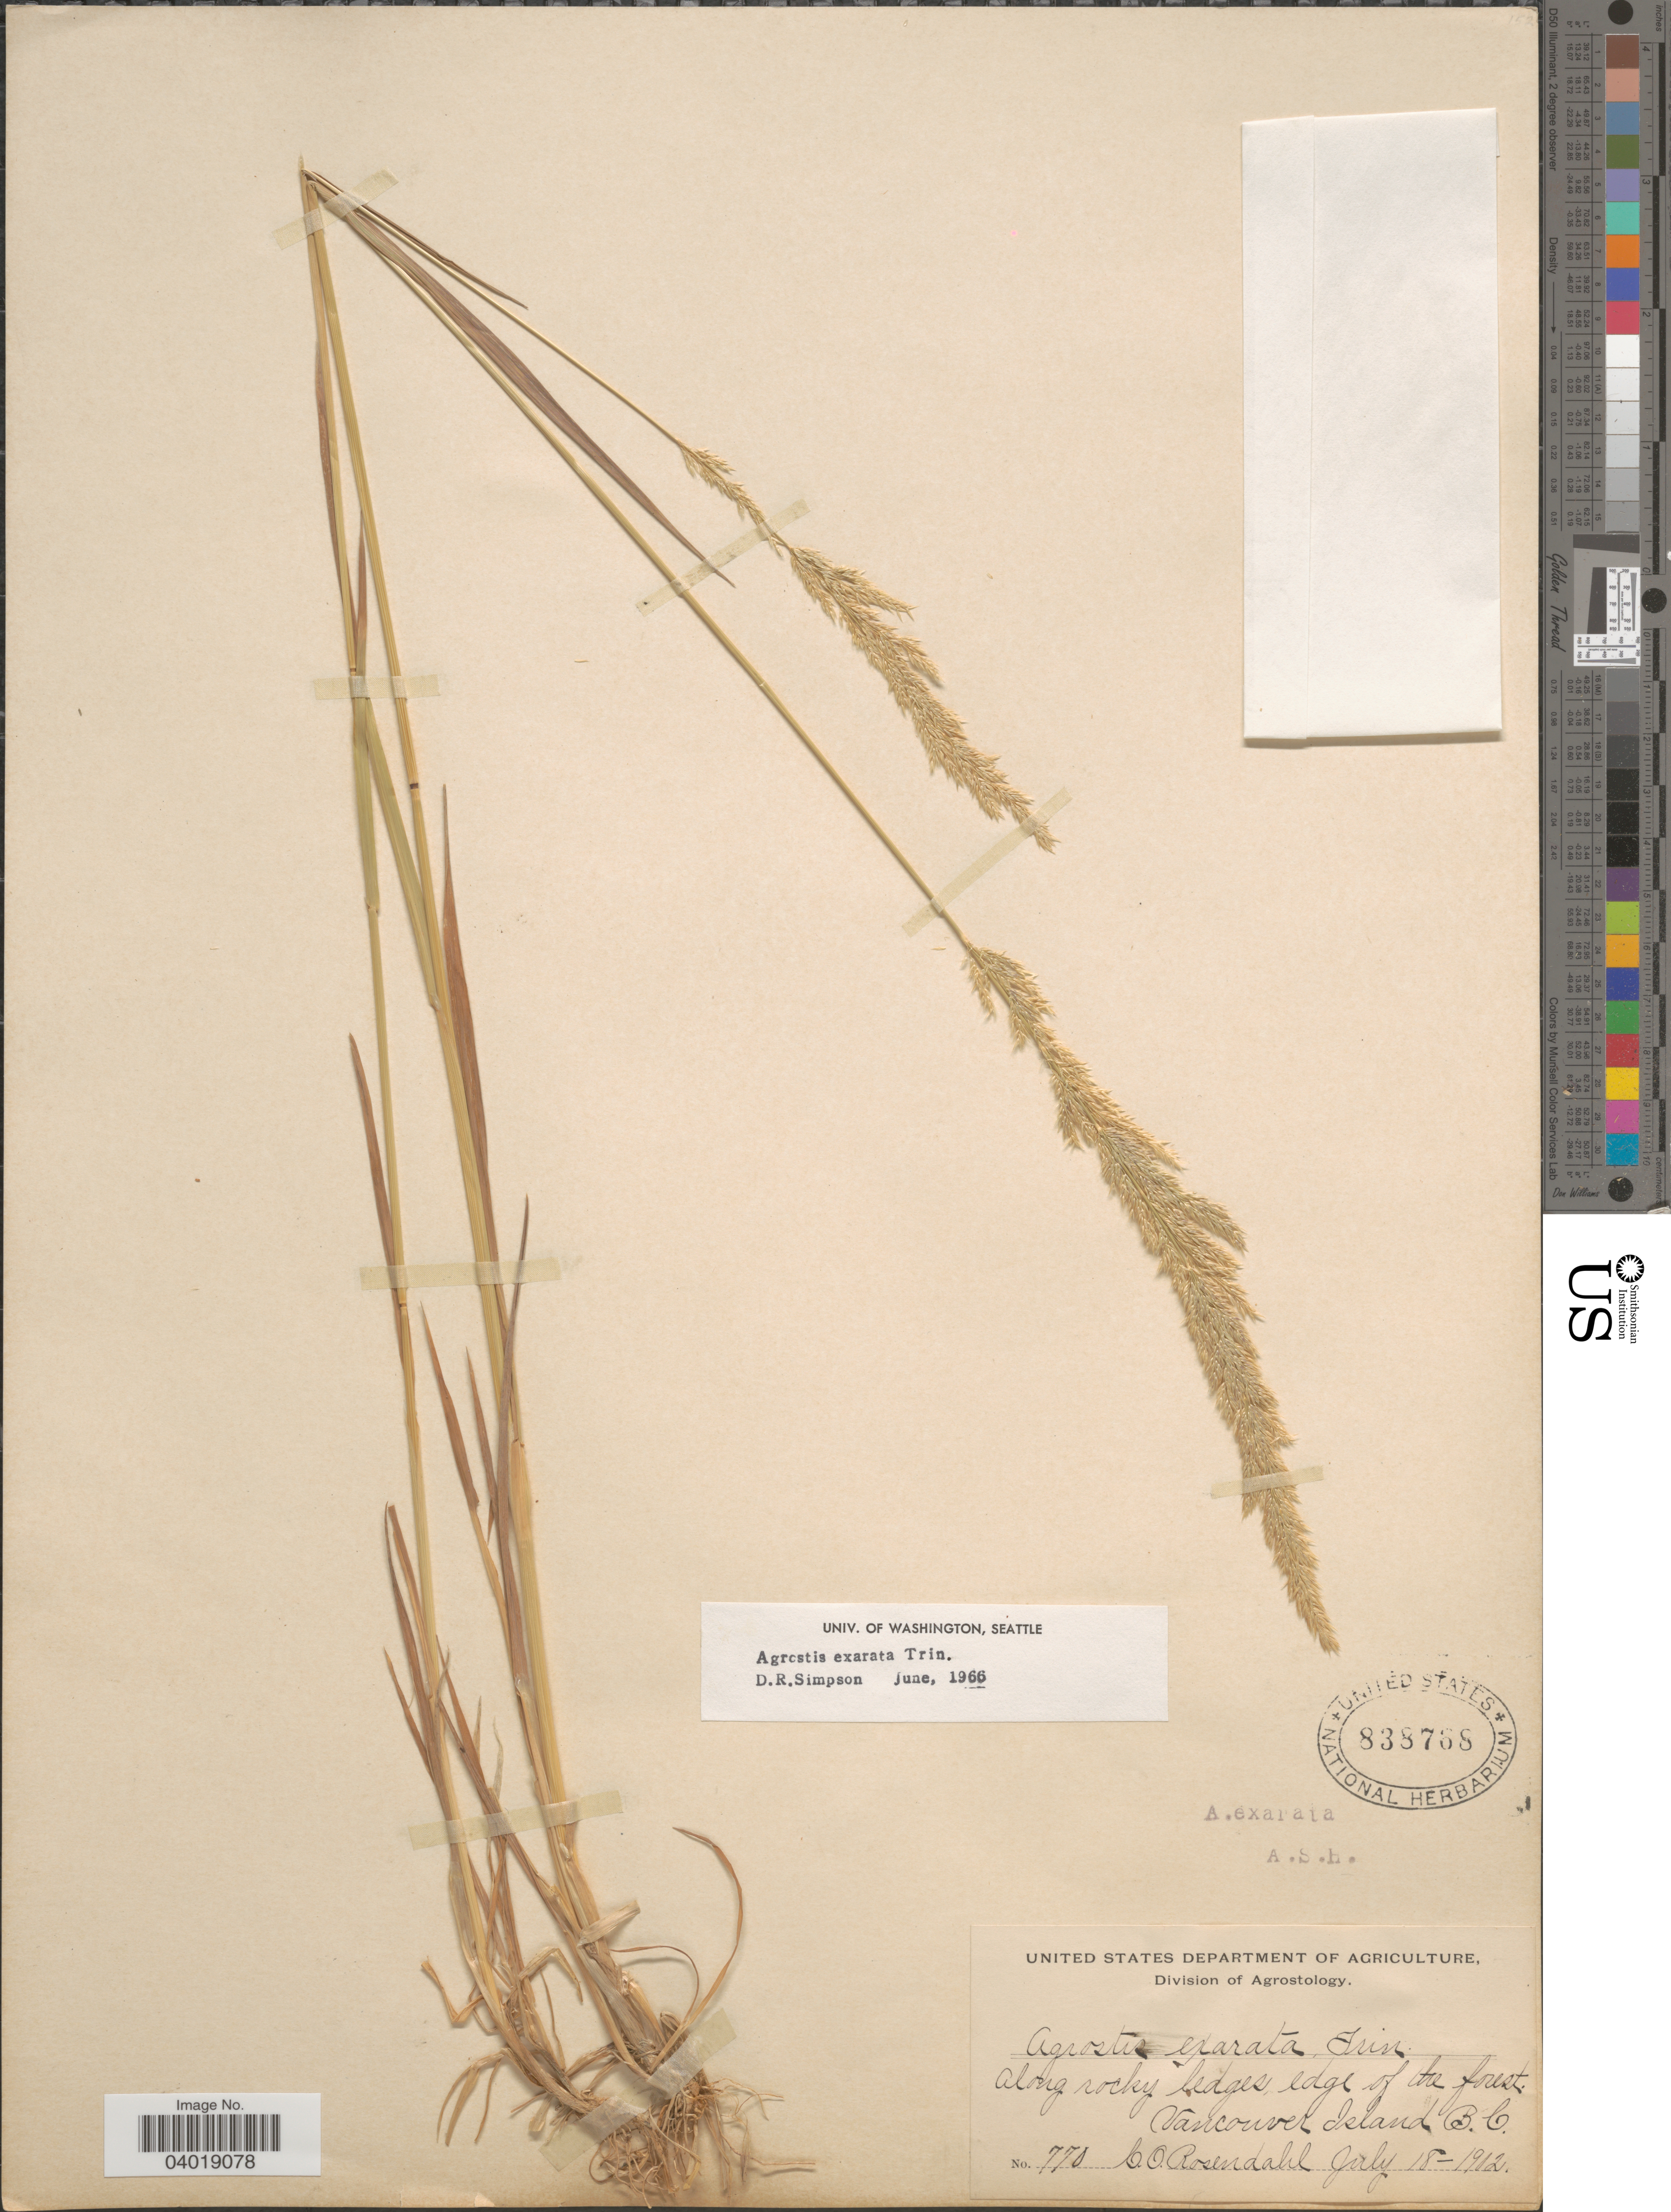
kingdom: Plantae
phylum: Tracheophyta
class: Liliopsida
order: Poales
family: Poaceae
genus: Agrostis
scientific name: Agrostis exarata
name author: Trin.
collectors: C. O. Rosendahl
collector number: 770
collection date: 1902-07-18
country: Canada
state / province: British Columbia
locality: Vancouver Island.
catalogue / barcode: US 838768